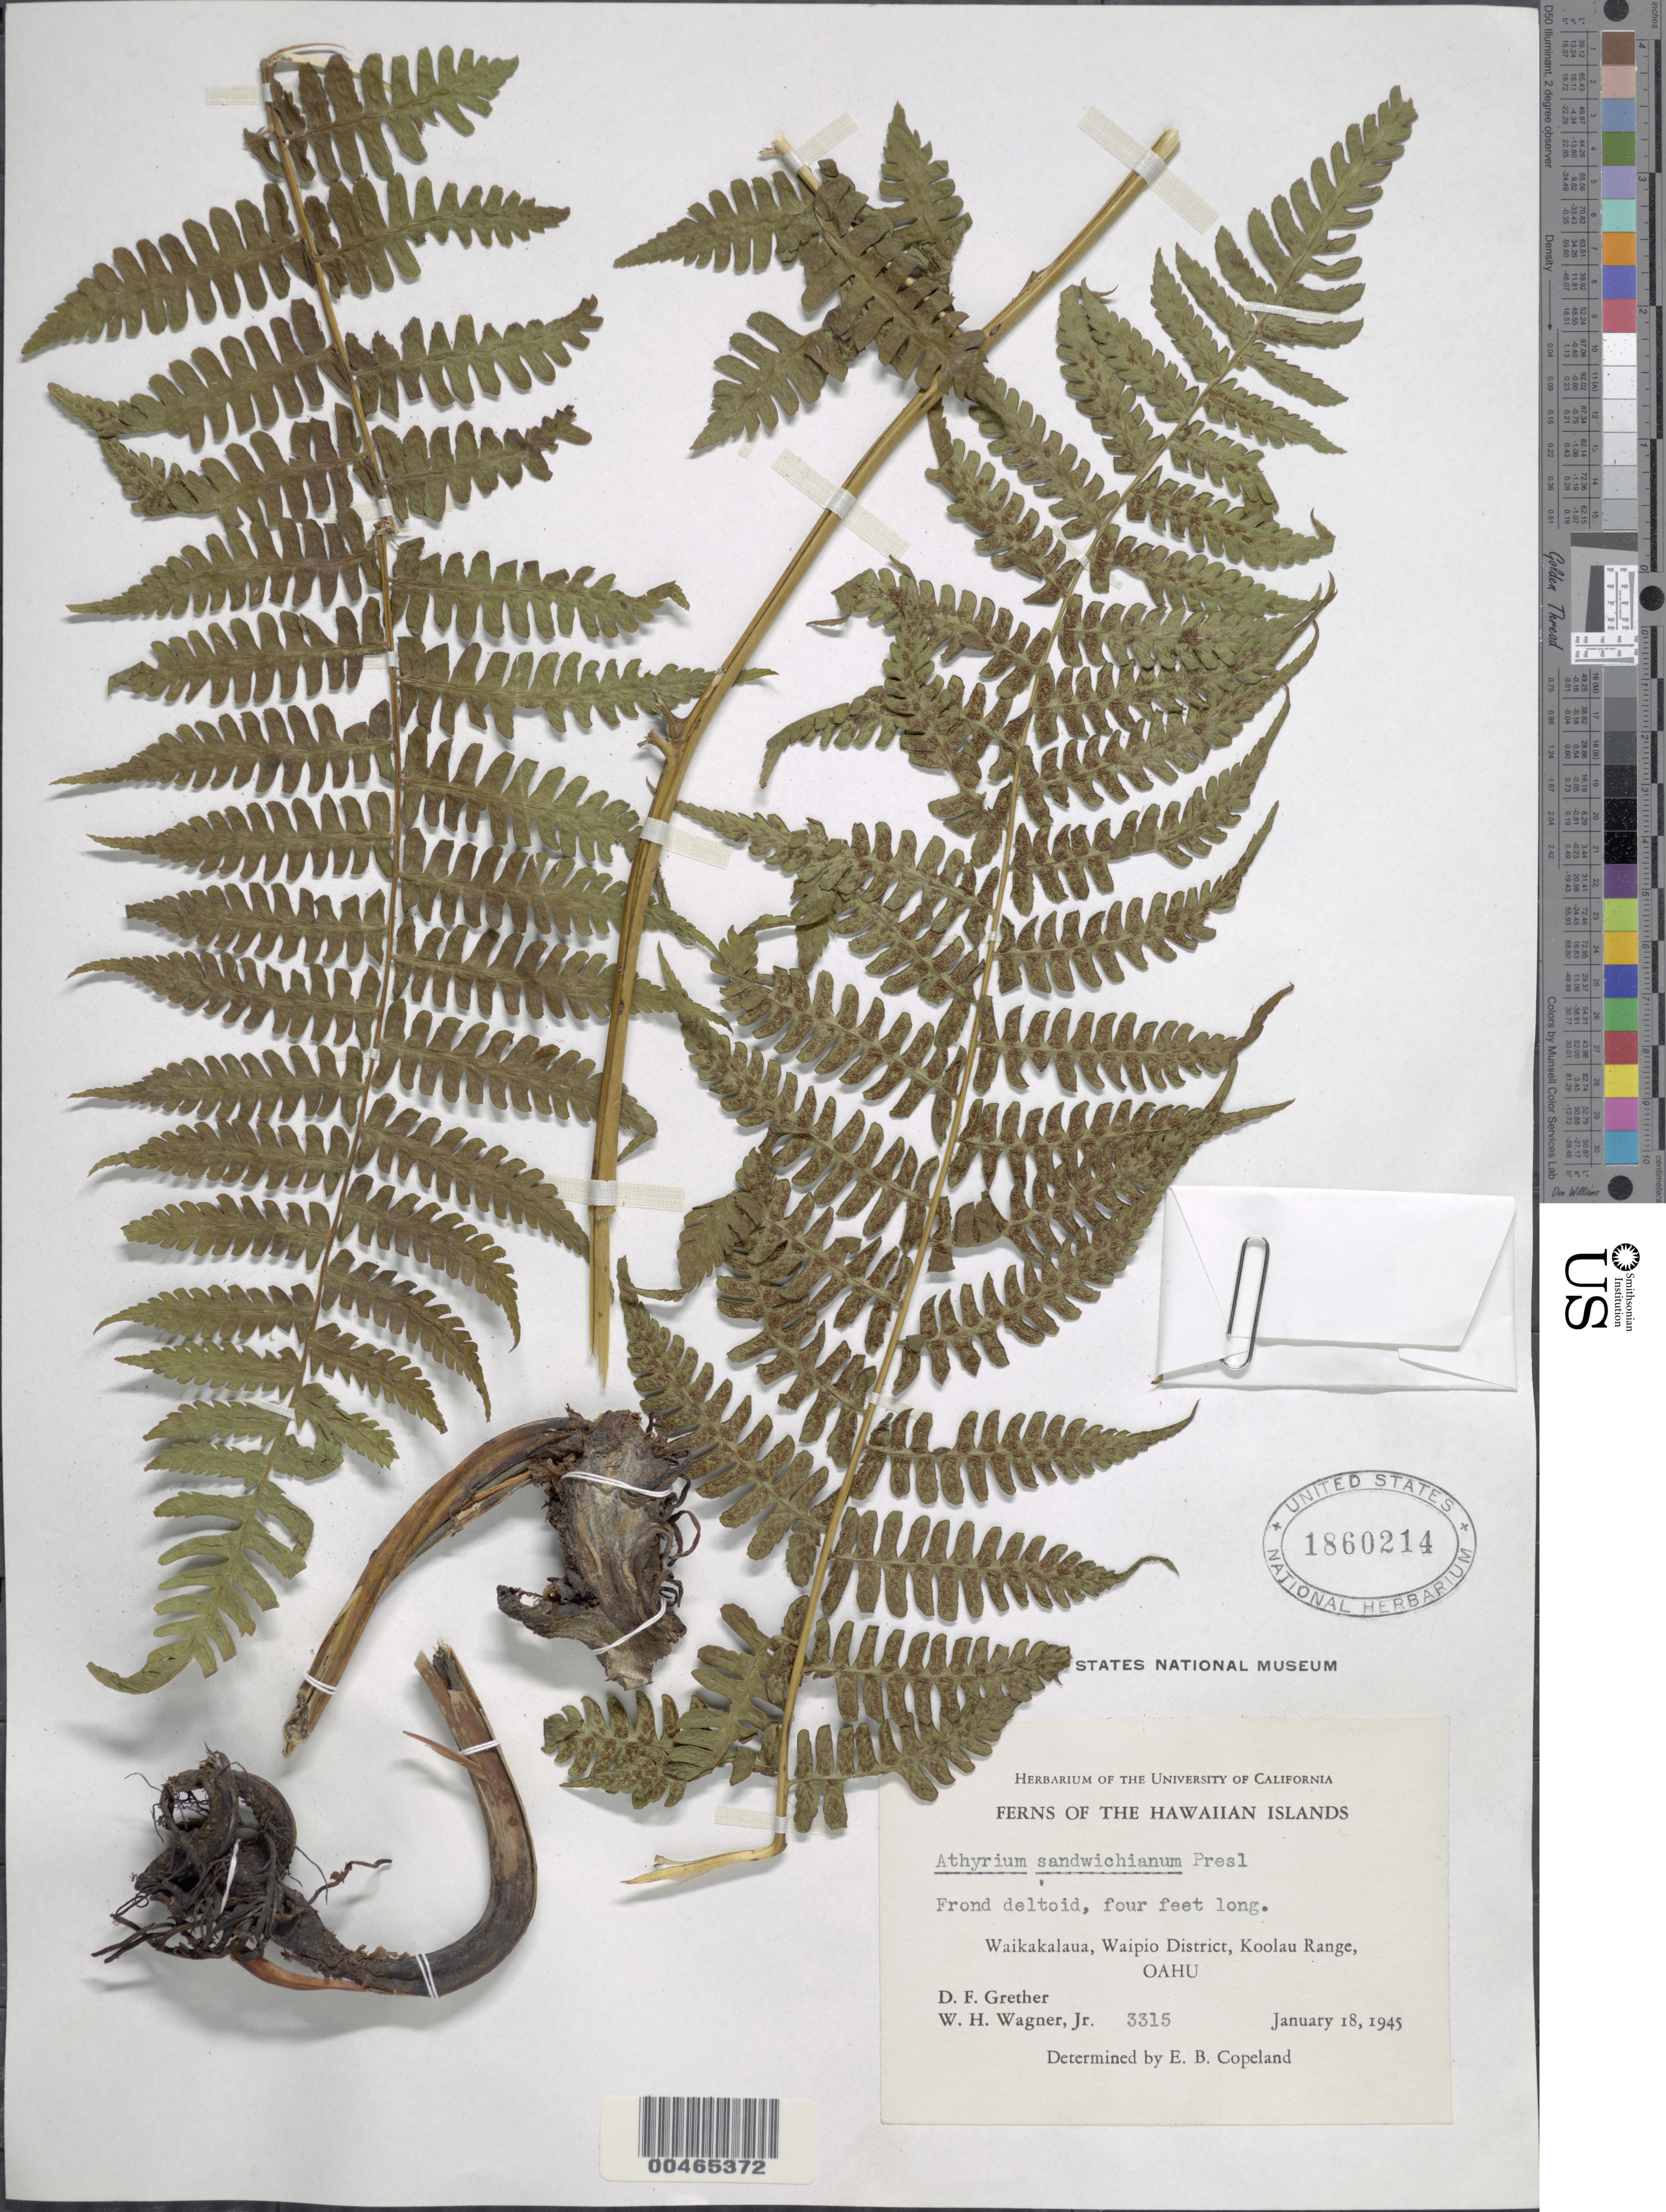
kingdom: Plantae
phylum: Tracheophyta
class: Polypodiopsida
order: Polypodiales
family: Athyriaceae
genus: Diplazium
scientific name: Diplazium sandwichianum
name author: (C. Presl) Diels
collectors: D. F. Grether & W. H. Wagner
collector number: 3315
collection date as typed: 18 Jan 1945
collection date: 1945-01-18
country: United States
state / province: Hawaii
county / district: Honolulu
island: Oahu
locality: Waikakalaua, Waipio District, Koolau Range, Oahu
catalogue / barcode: US 1860214